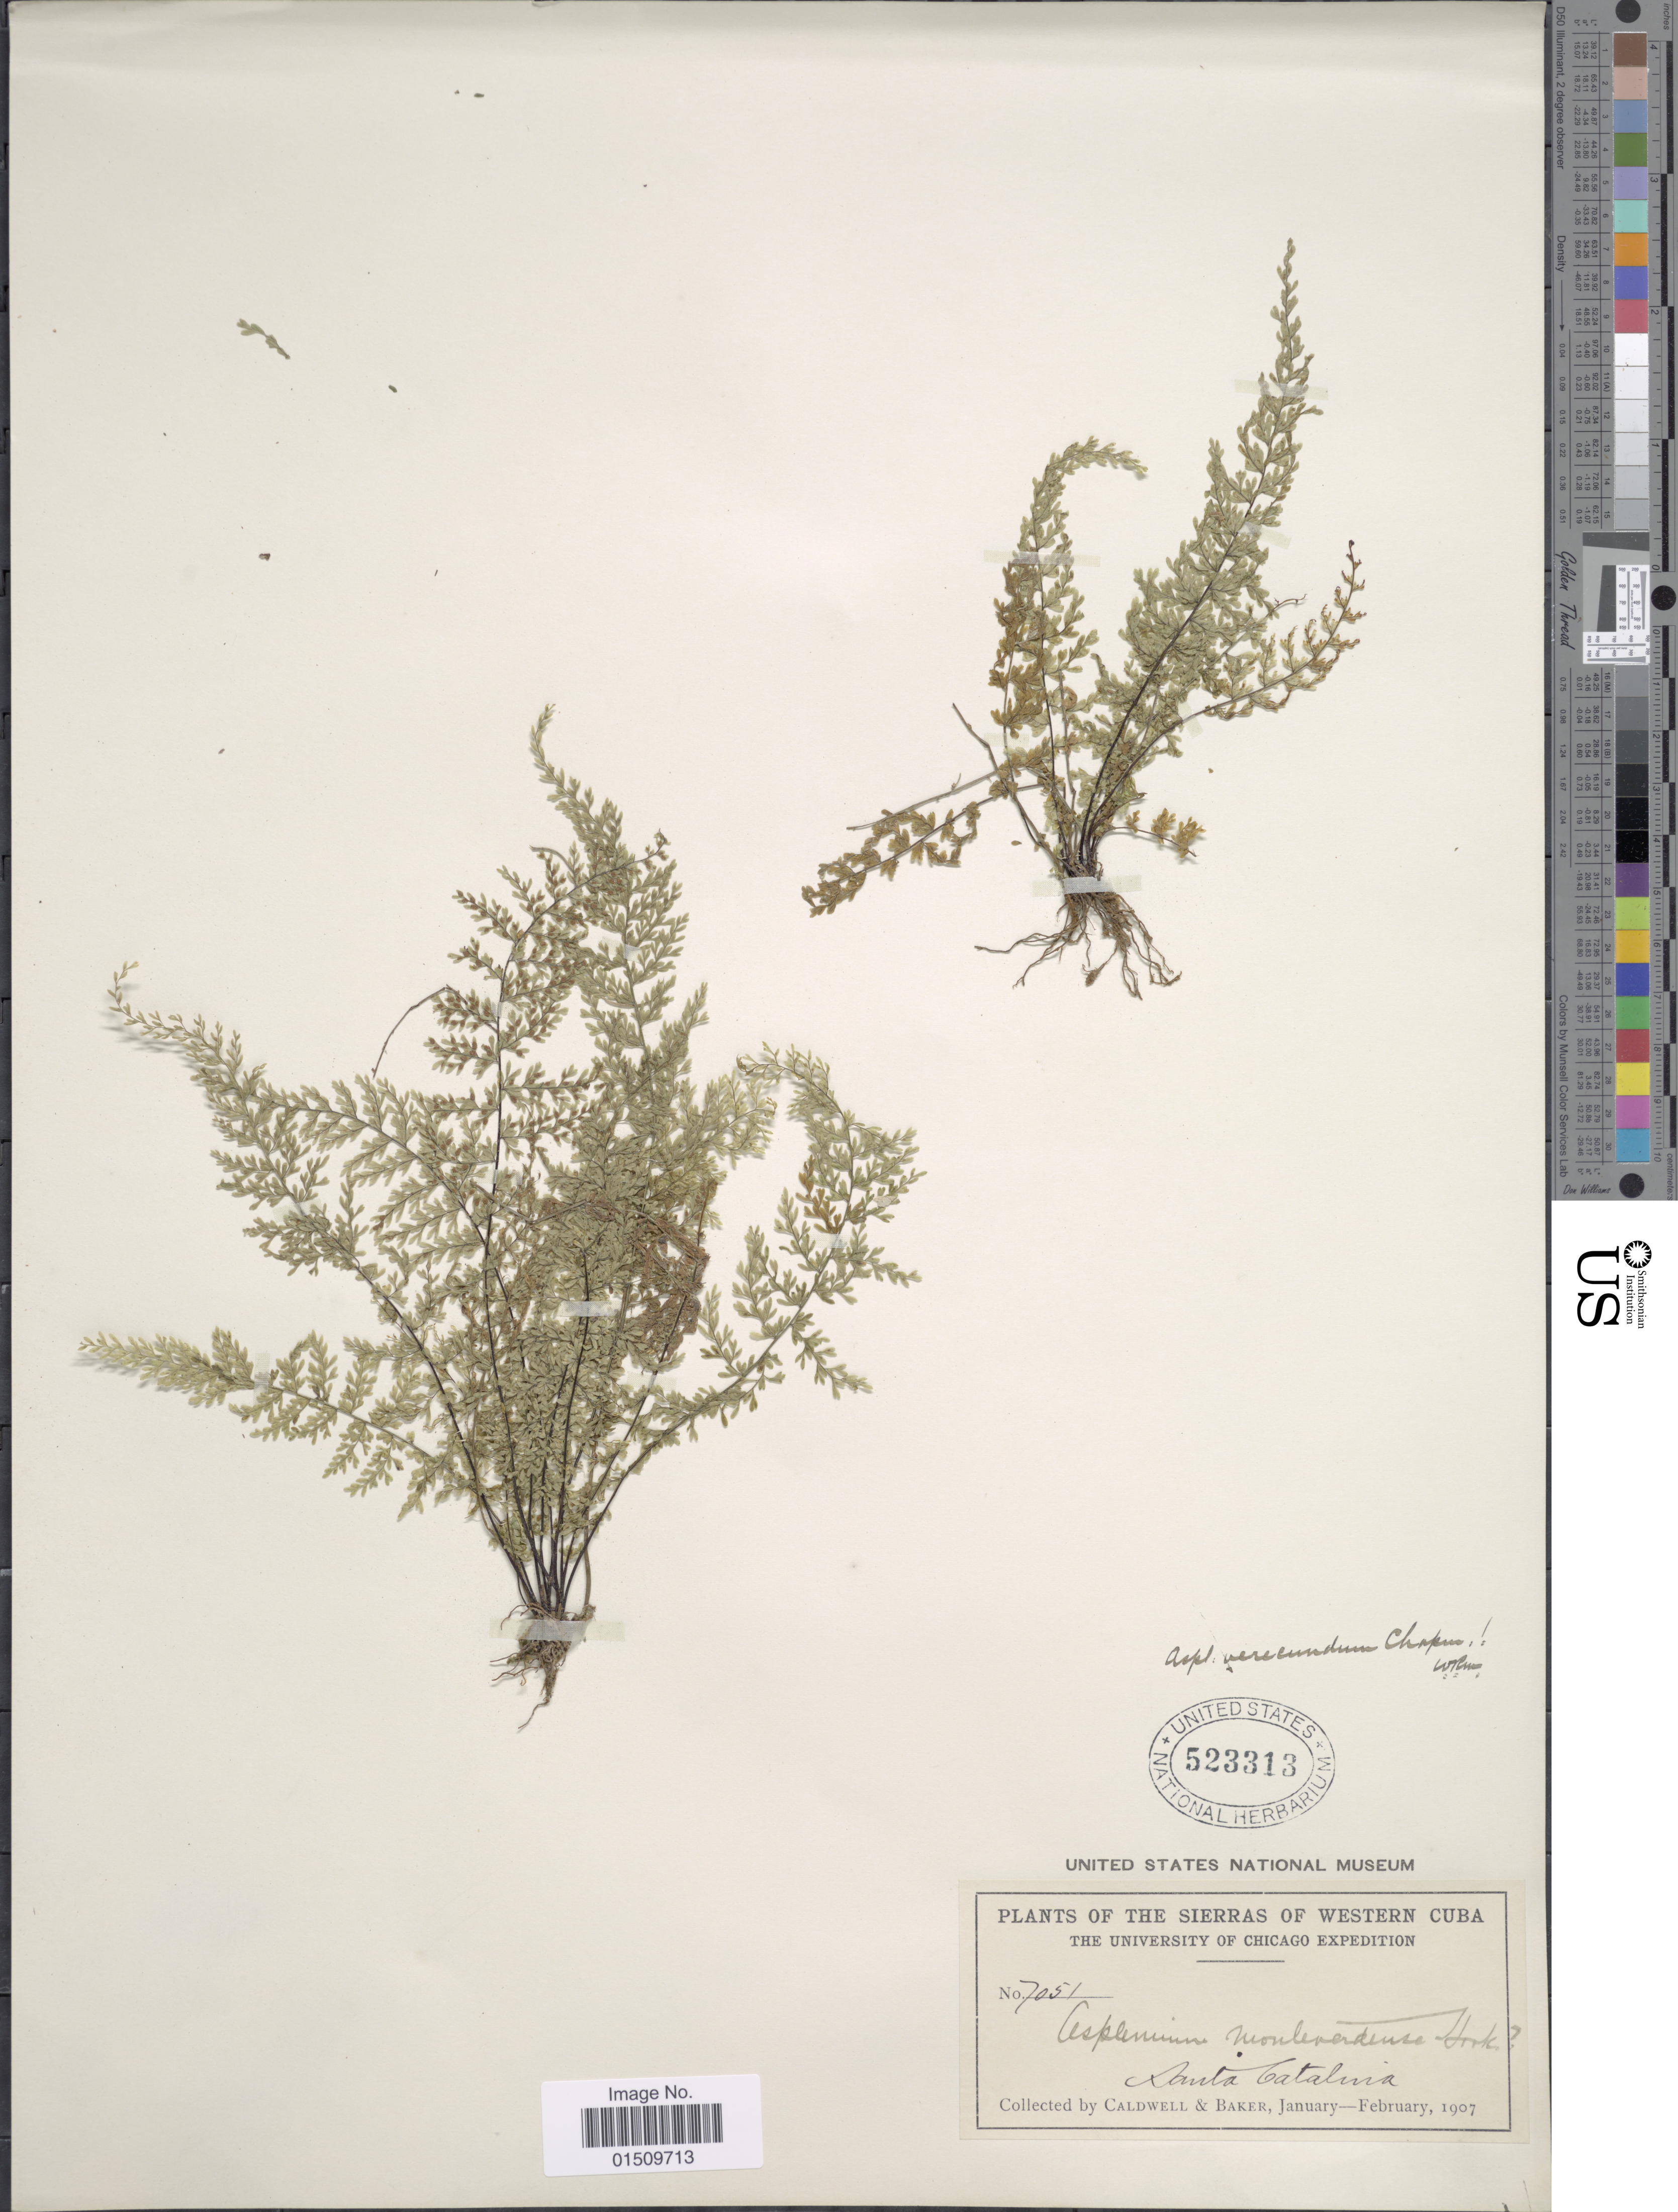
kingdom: Plantae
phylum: Tracheophyta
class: Polypodiopsida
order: Polypodiales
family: Aspleniaceae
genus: Asplenium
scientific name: Asplenium verecundum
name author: Chapm.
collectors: -. Caldwell & -- Baker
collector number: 7051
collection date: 1907-01/1907-02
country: Cuba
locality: The Sierras of Western Cuba, Santa Catalina.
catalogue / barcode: US 523313